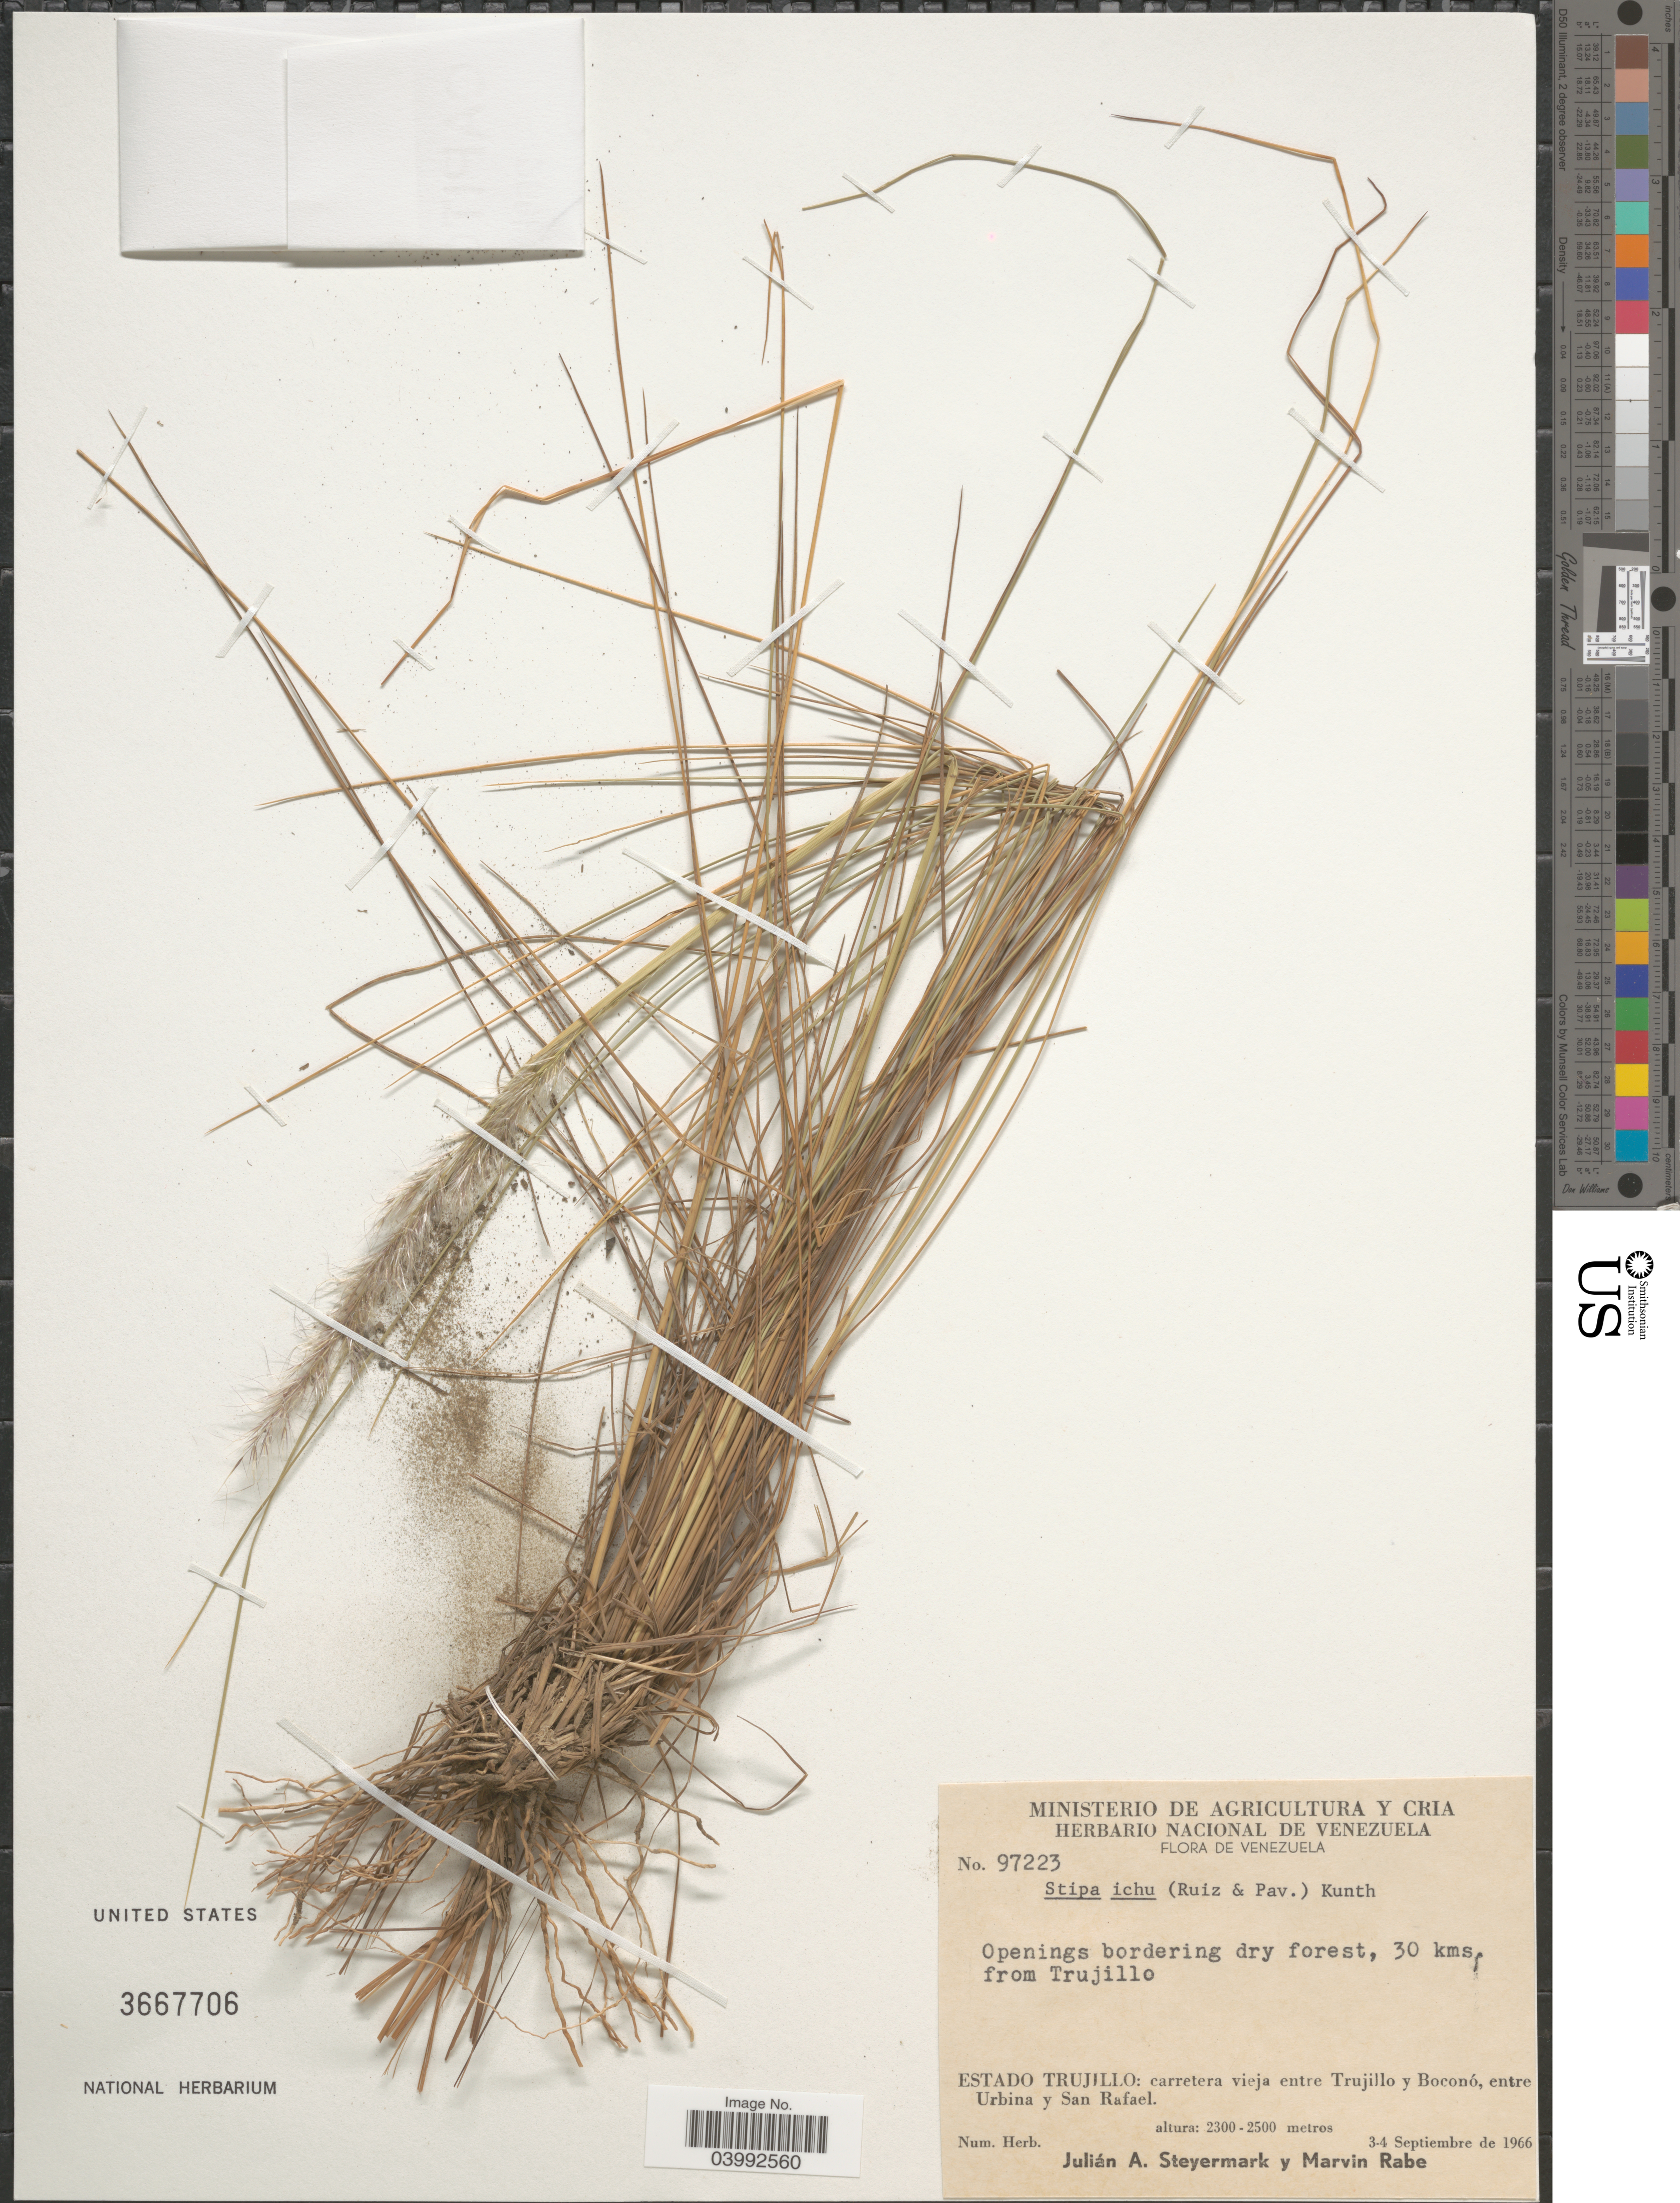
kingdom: Plantae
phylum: Tracheophyta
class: Liliopsida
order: Poales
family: Poaceae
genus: Jarava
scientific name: Jarava ichu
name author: Ruiz & Pav.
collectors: J. Steyermark & M. Rabe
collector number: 97223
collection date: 1966-09-03/1966-09-04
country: Venezuela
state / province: Trujillo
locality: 30 kms. from Trujillo. Carretera vieja entre Trujillo y Boconó, entre Urbina y San Rafael.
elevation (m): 2300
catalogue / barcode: US 3667706